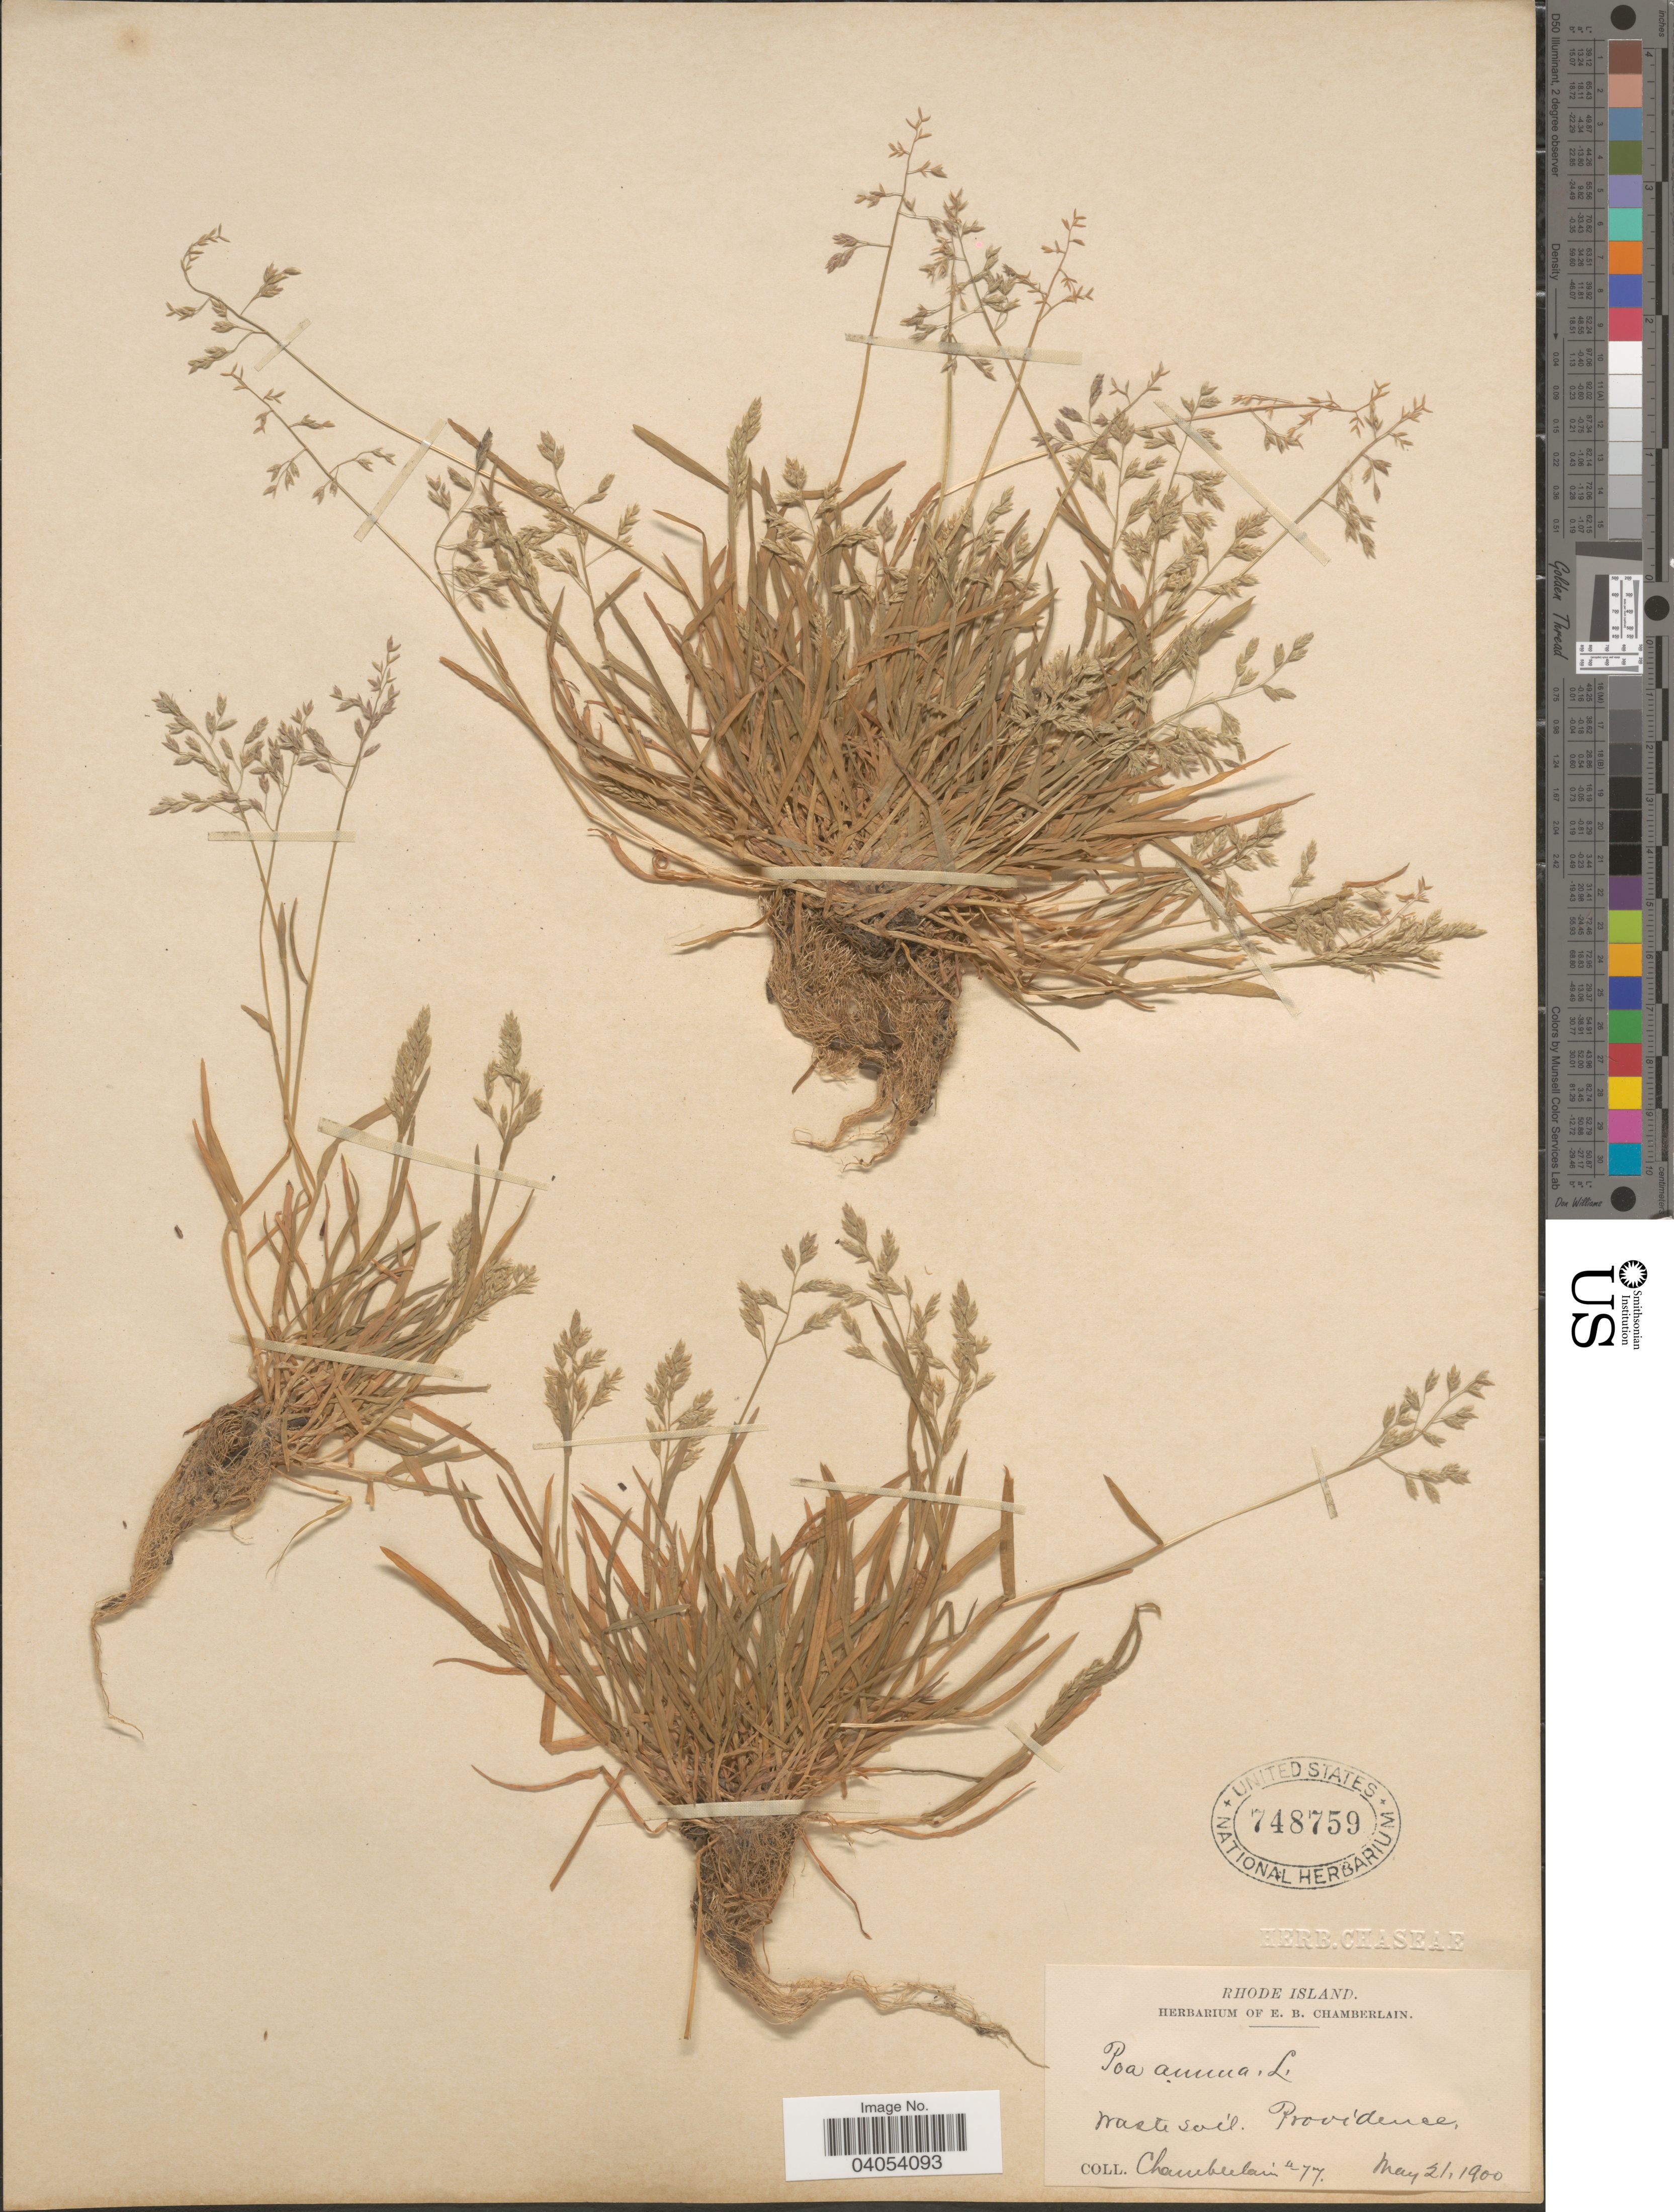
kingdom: Plantae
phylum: Tracheophyta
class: Liliopsida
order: Poales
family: Poaceae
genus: Poa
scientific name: Poa annua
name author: L.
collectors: E. Chamberlain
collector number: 77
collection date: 1900-05-21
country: United States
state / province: Rhode Island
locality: Providence.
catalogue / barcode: US 748759